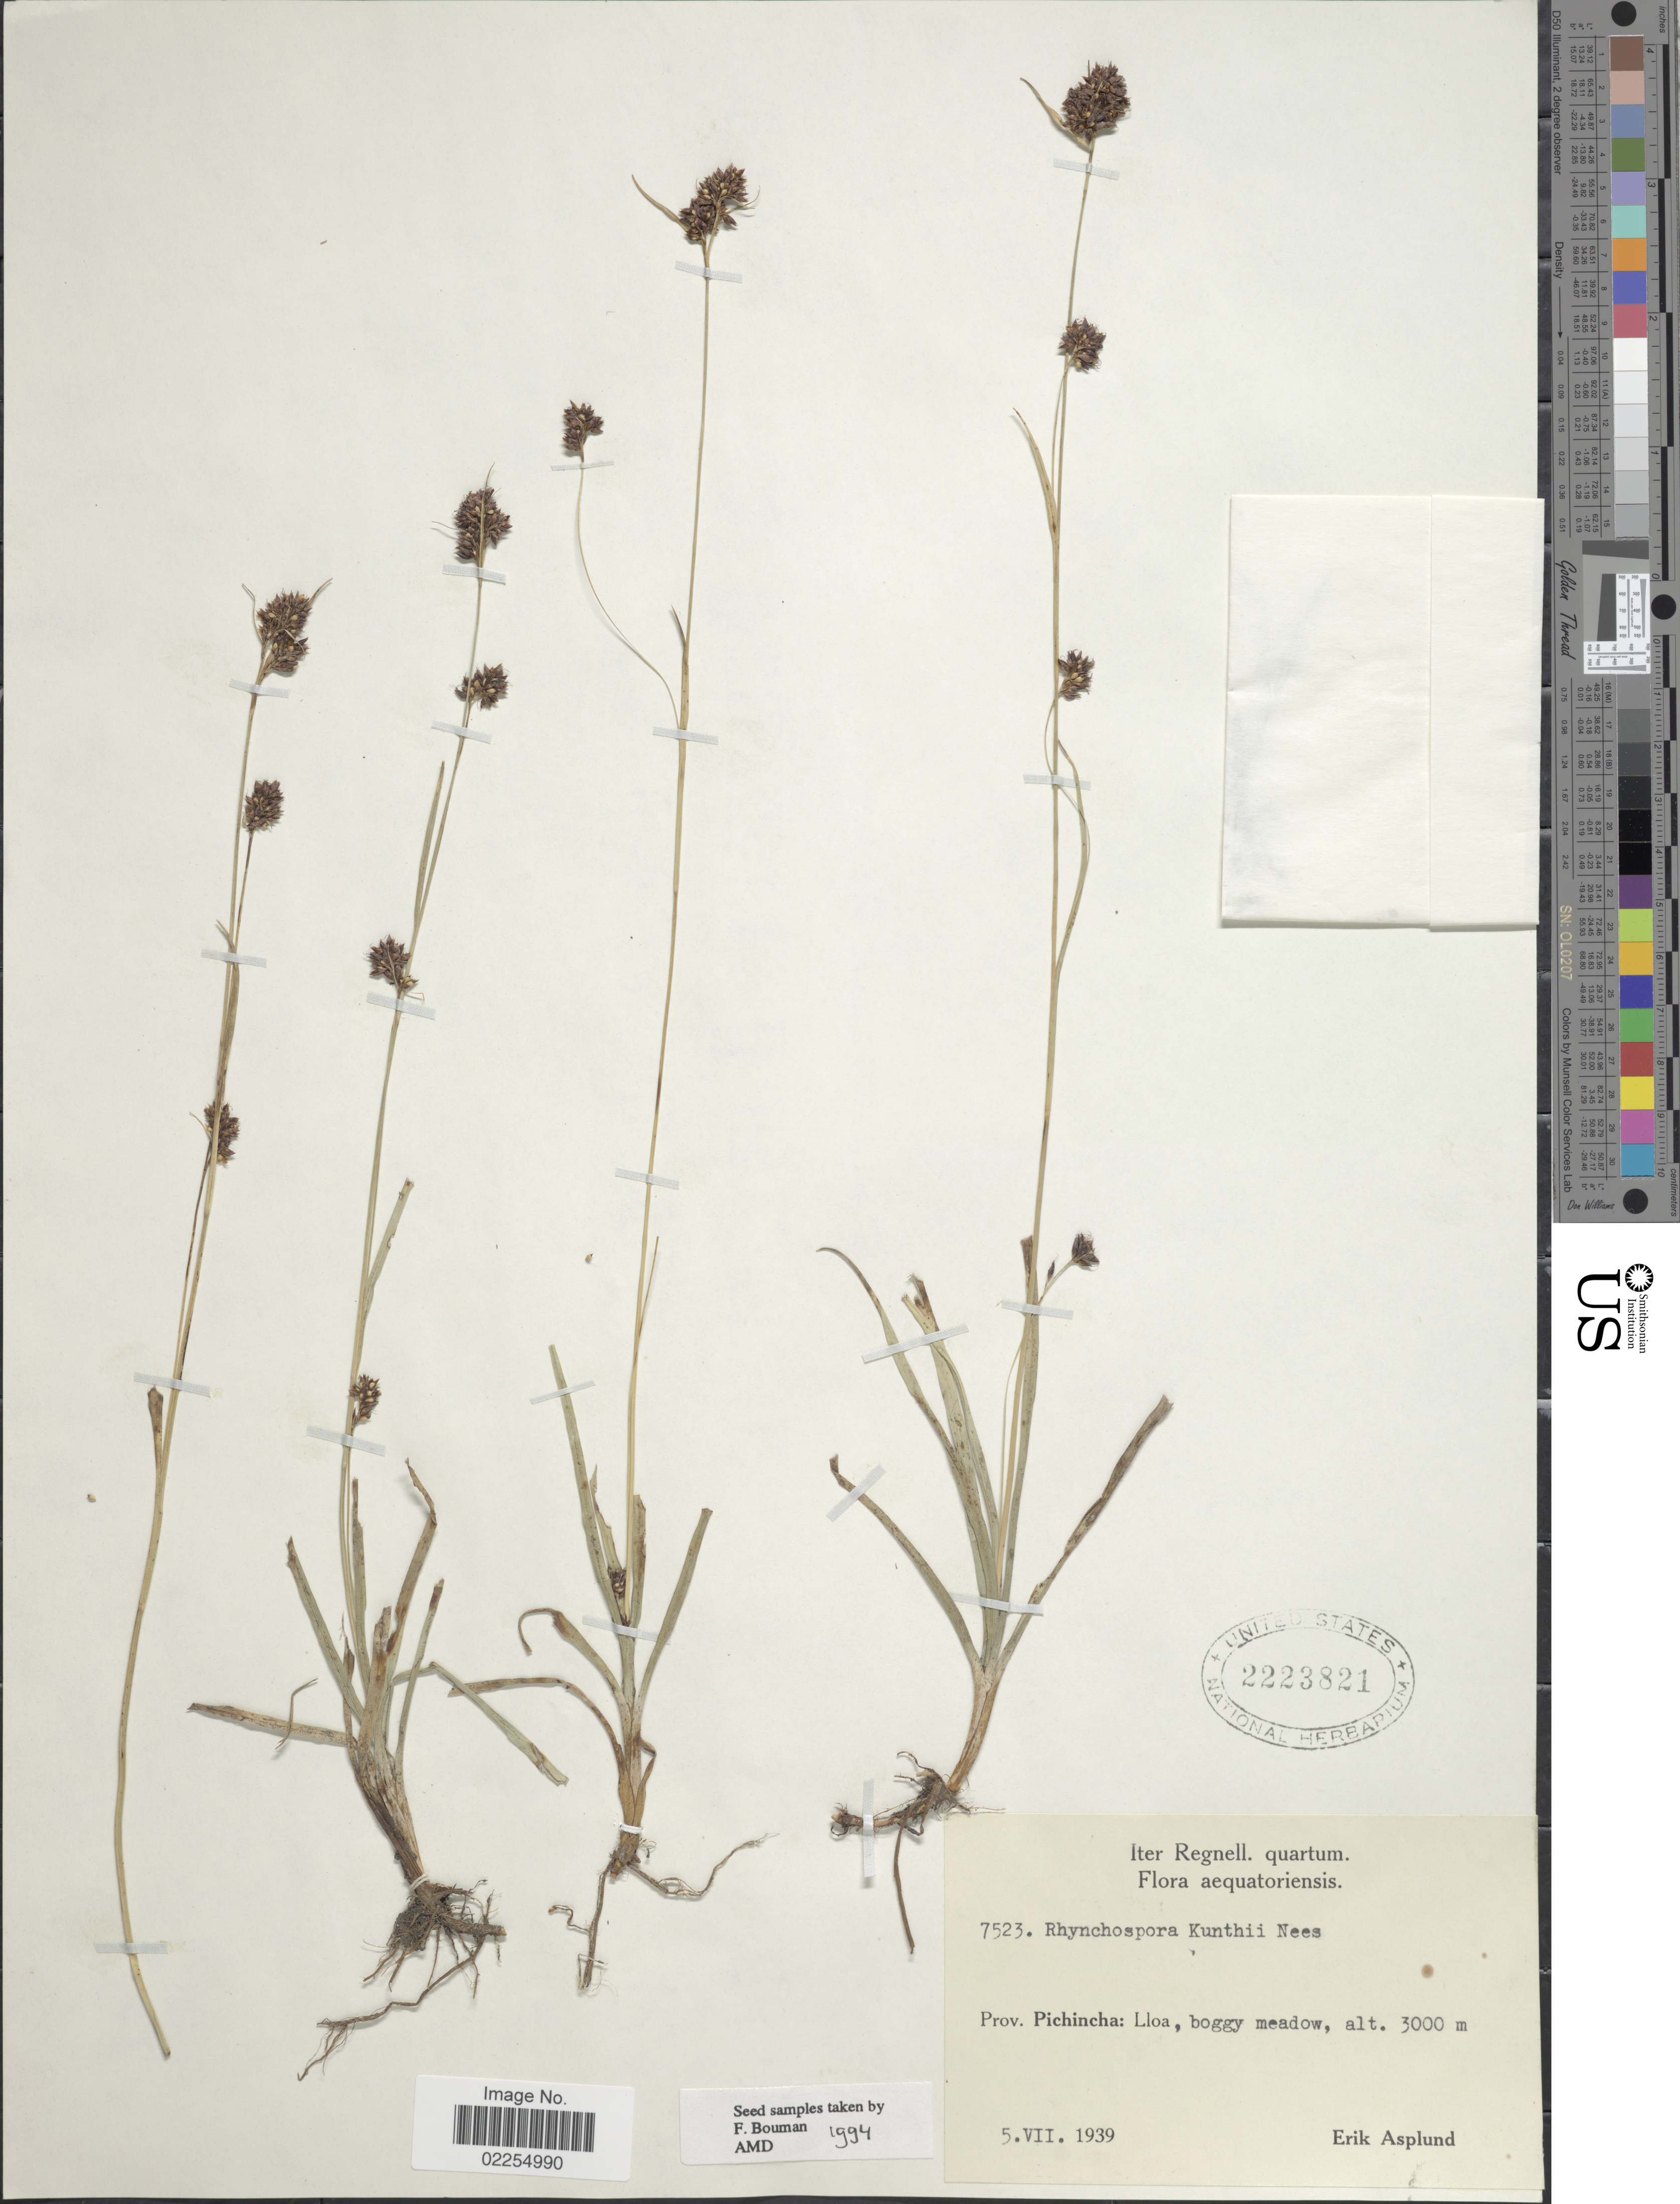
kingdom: Plantae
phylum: Tracheophyta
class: Liliopsida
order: Poales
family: Cyperaceae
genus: Rhynchospora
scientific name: Rhynchospora kunthii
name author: Nees ex Kunth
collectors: E. Asplund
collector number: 7523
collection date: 1939-07-05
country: Ecuador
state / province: Pichincha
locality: Lloa, boggy meadow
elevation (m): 3000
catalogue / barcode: US 2223821